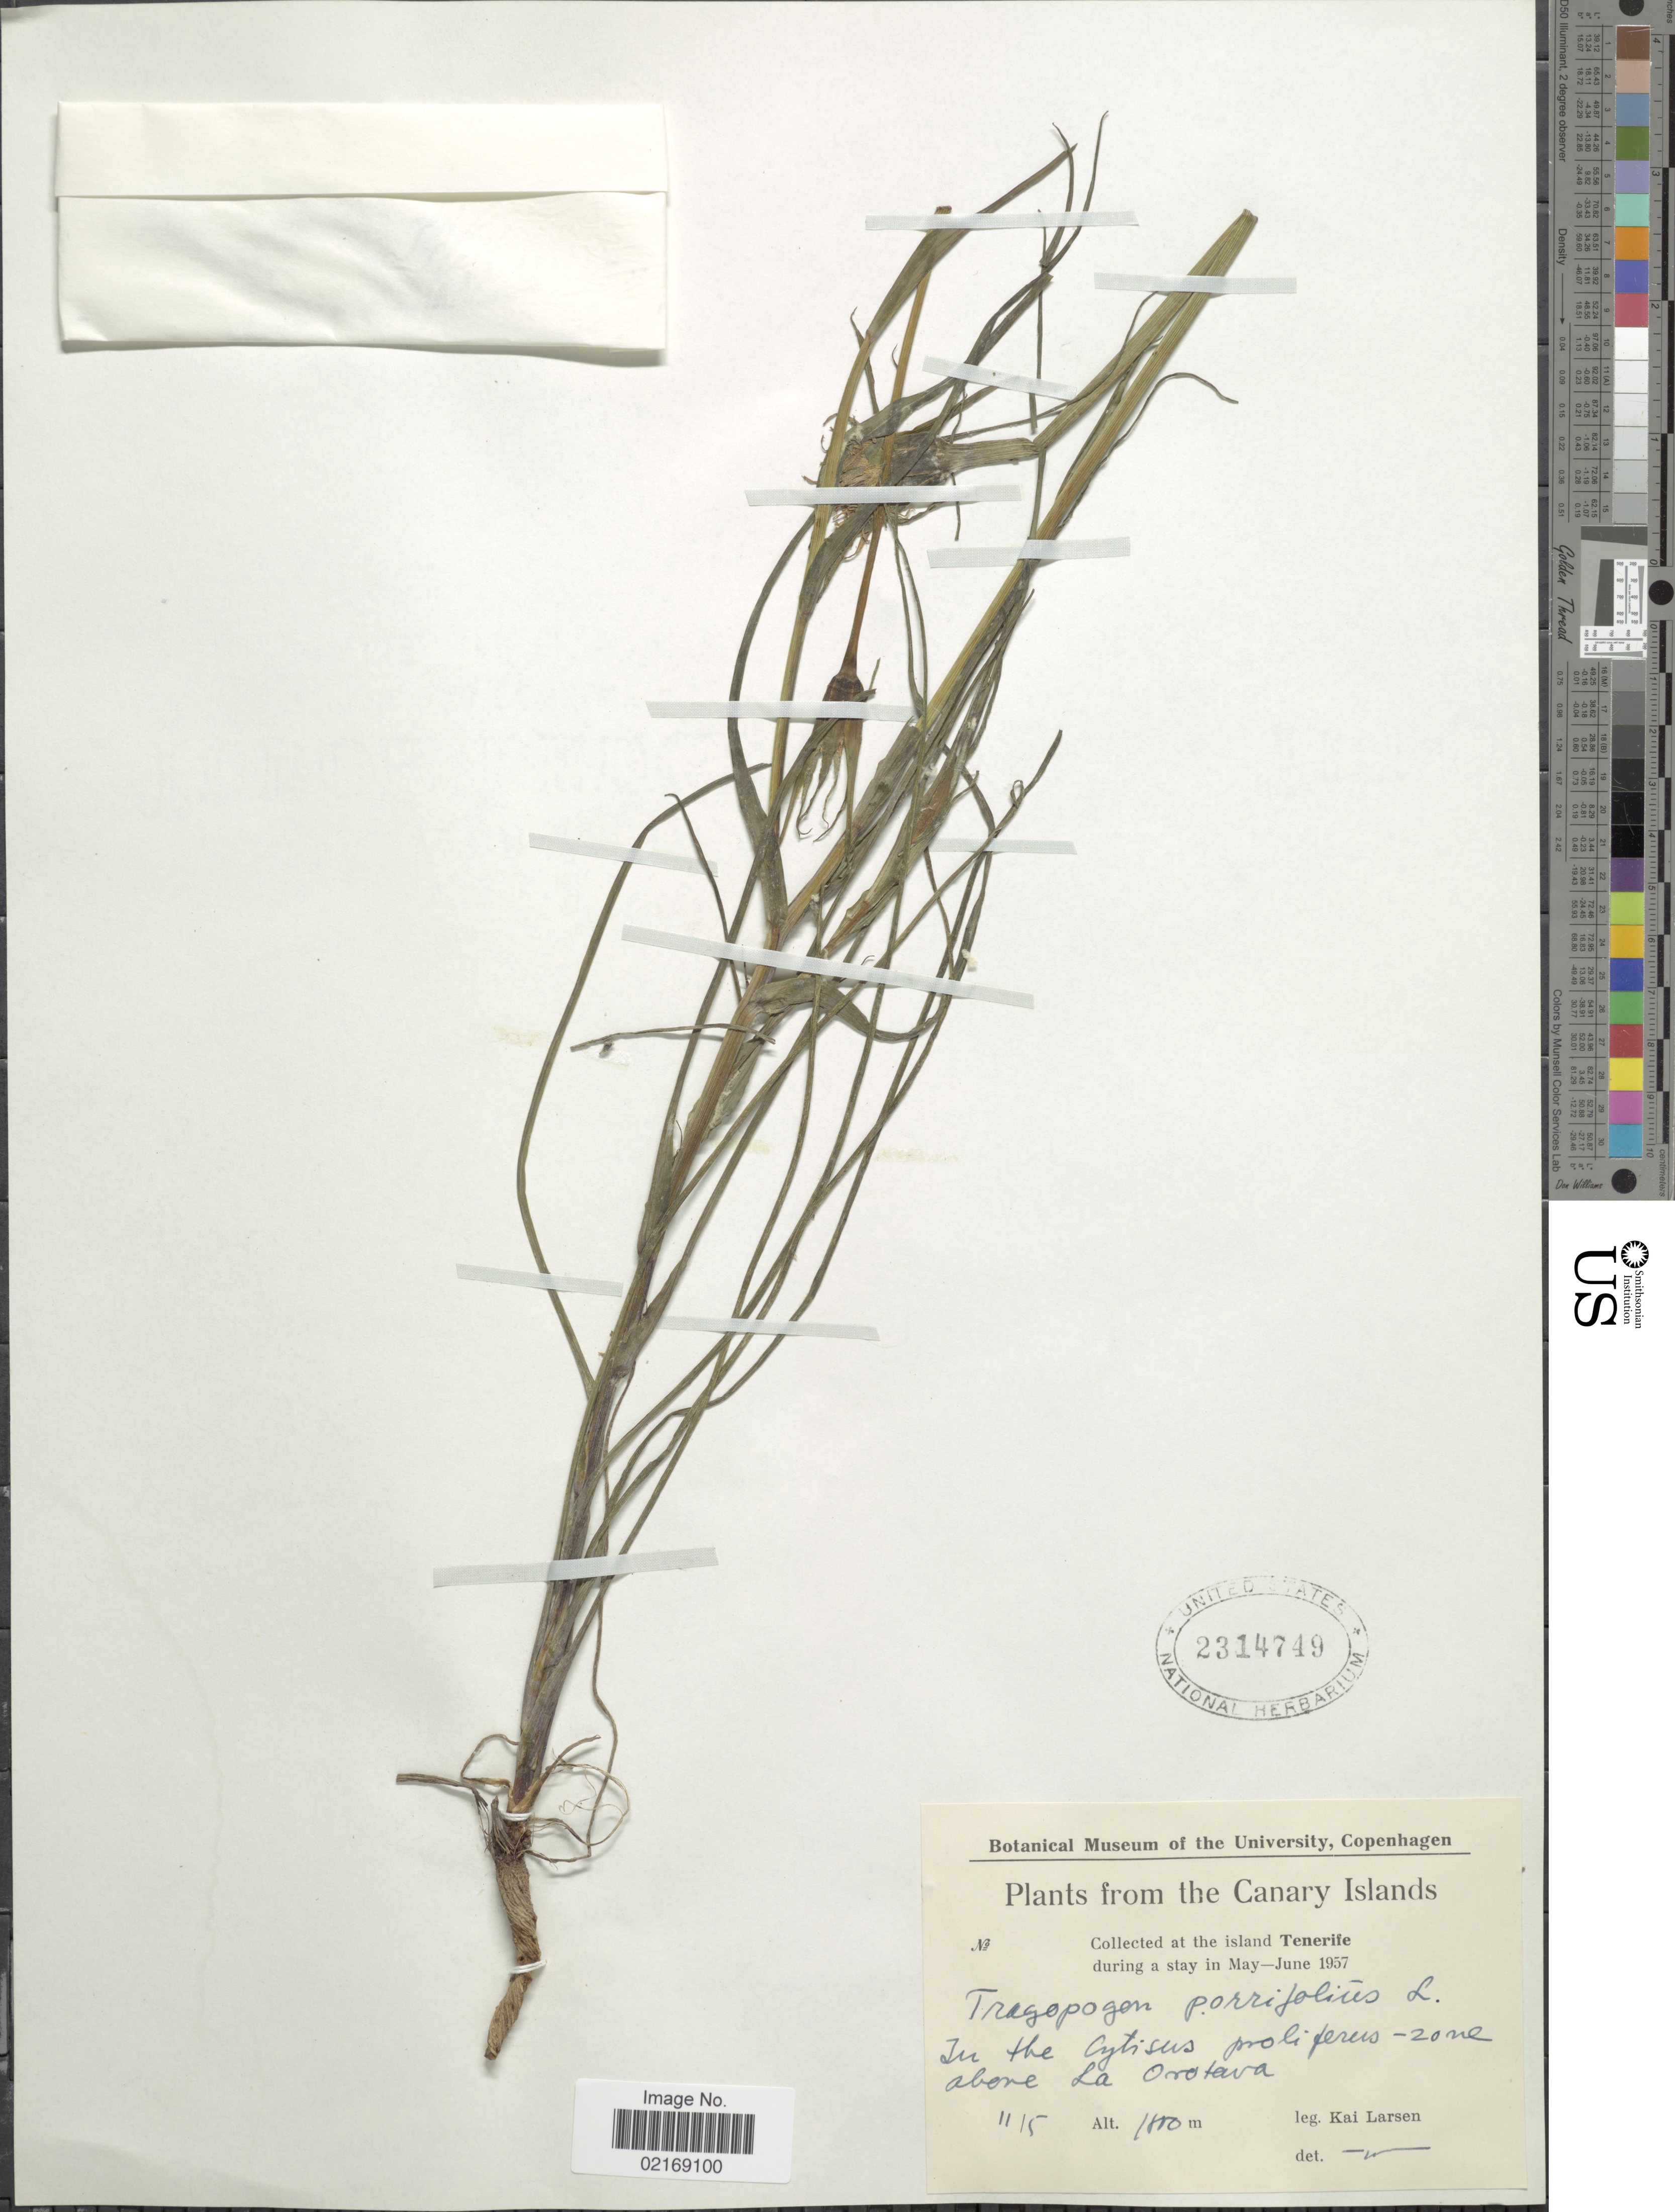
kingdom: Plantae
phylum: Tracheophyta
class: Magnoliopsida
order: Asterales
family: Asteraceae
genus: Tragopogon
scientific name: Tragopogon porrifolius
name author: L.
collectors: K. Larsen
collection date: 1957-05-11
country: Spain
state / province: Canarias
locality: Canary Islands. Island Tenerife. above La Orotava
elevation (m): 1800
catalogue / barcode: US 2314749